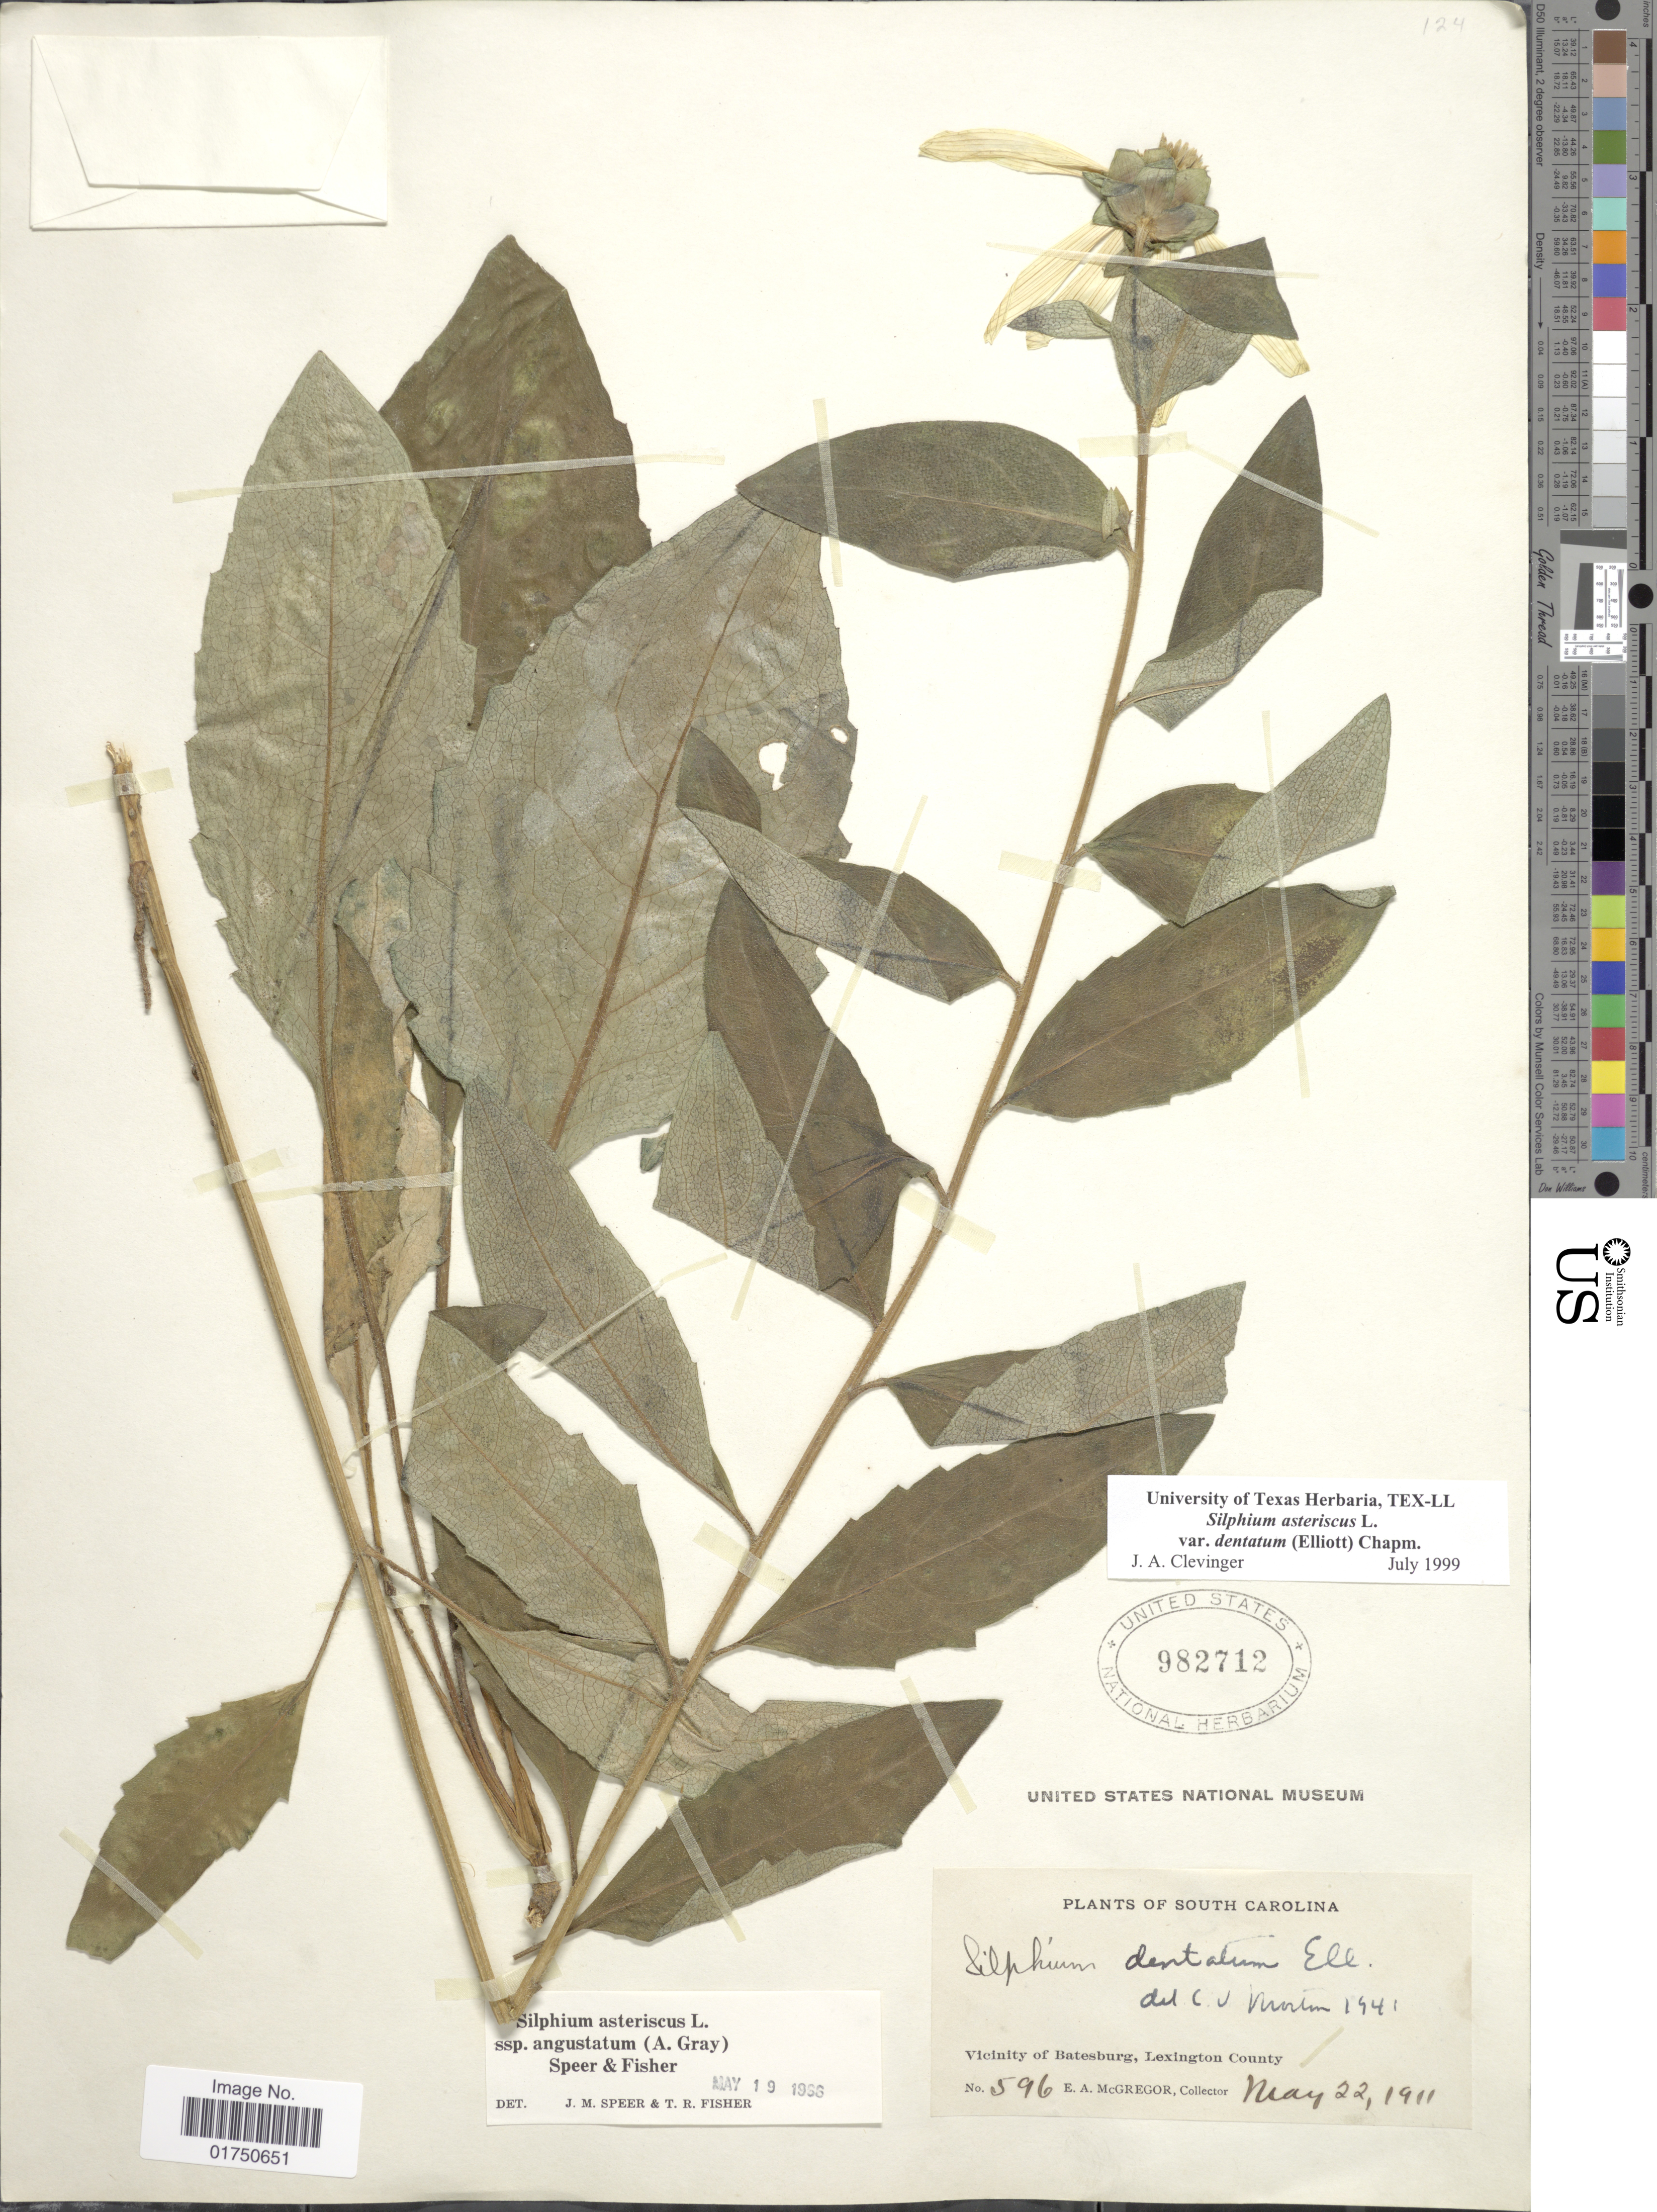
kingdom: Plantae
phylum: Tracheophyta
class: Magnoliopsida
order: Asterales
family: Asteraceae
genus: Silphium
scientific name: Silphium asteriscus var. dentatum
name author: (Elliott) Chapm.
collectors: E. A. McGregor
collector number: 596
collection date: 1911-05-22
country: United States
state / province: South Carolina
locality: Vicinity of Batesburg, Lexington County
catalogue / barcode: US 982712